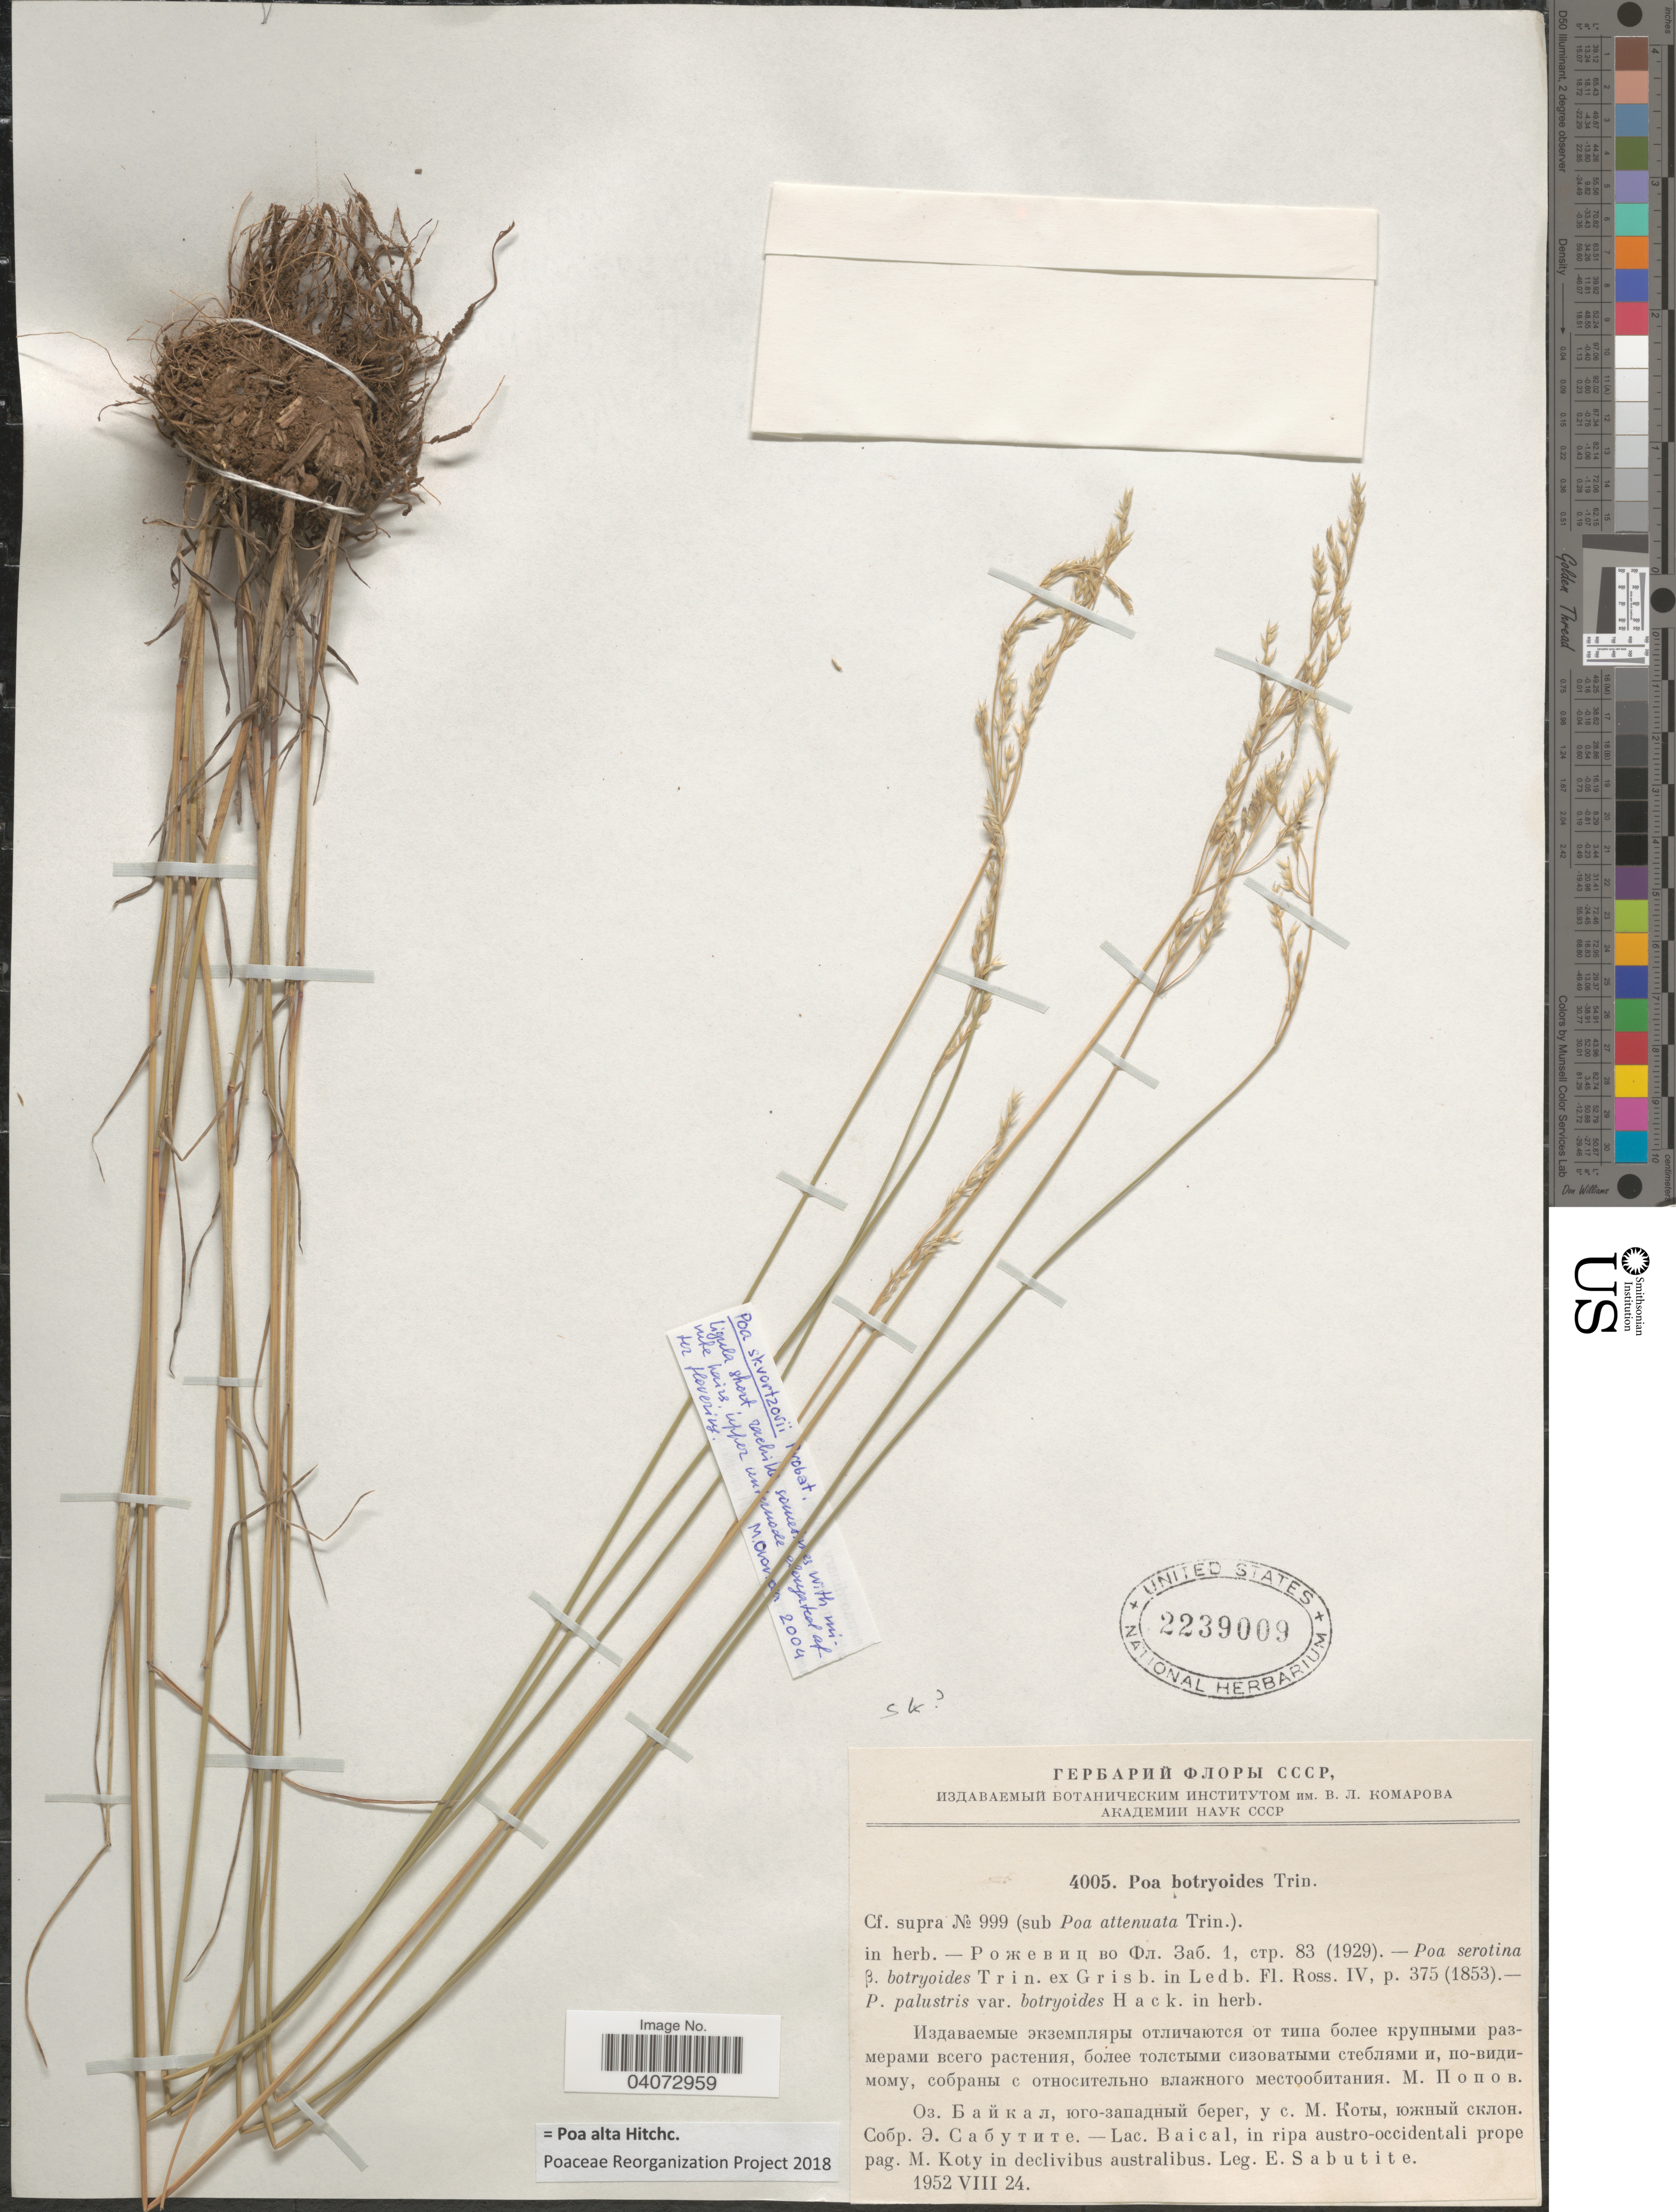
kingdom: Plantae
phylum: Tracheophyta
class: Liliopsida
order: Poales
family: Poaceae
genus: Poa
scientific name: Poa alta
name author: Hitchc.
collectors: E. Sabutite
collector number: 4005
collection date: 1952-08-24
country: Russian Federation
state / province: Irkutsk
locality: Lac. Baical, in ripa austro-occidentali prope pag. M. Koty in declivibus australibus.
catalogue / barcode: US 2239009